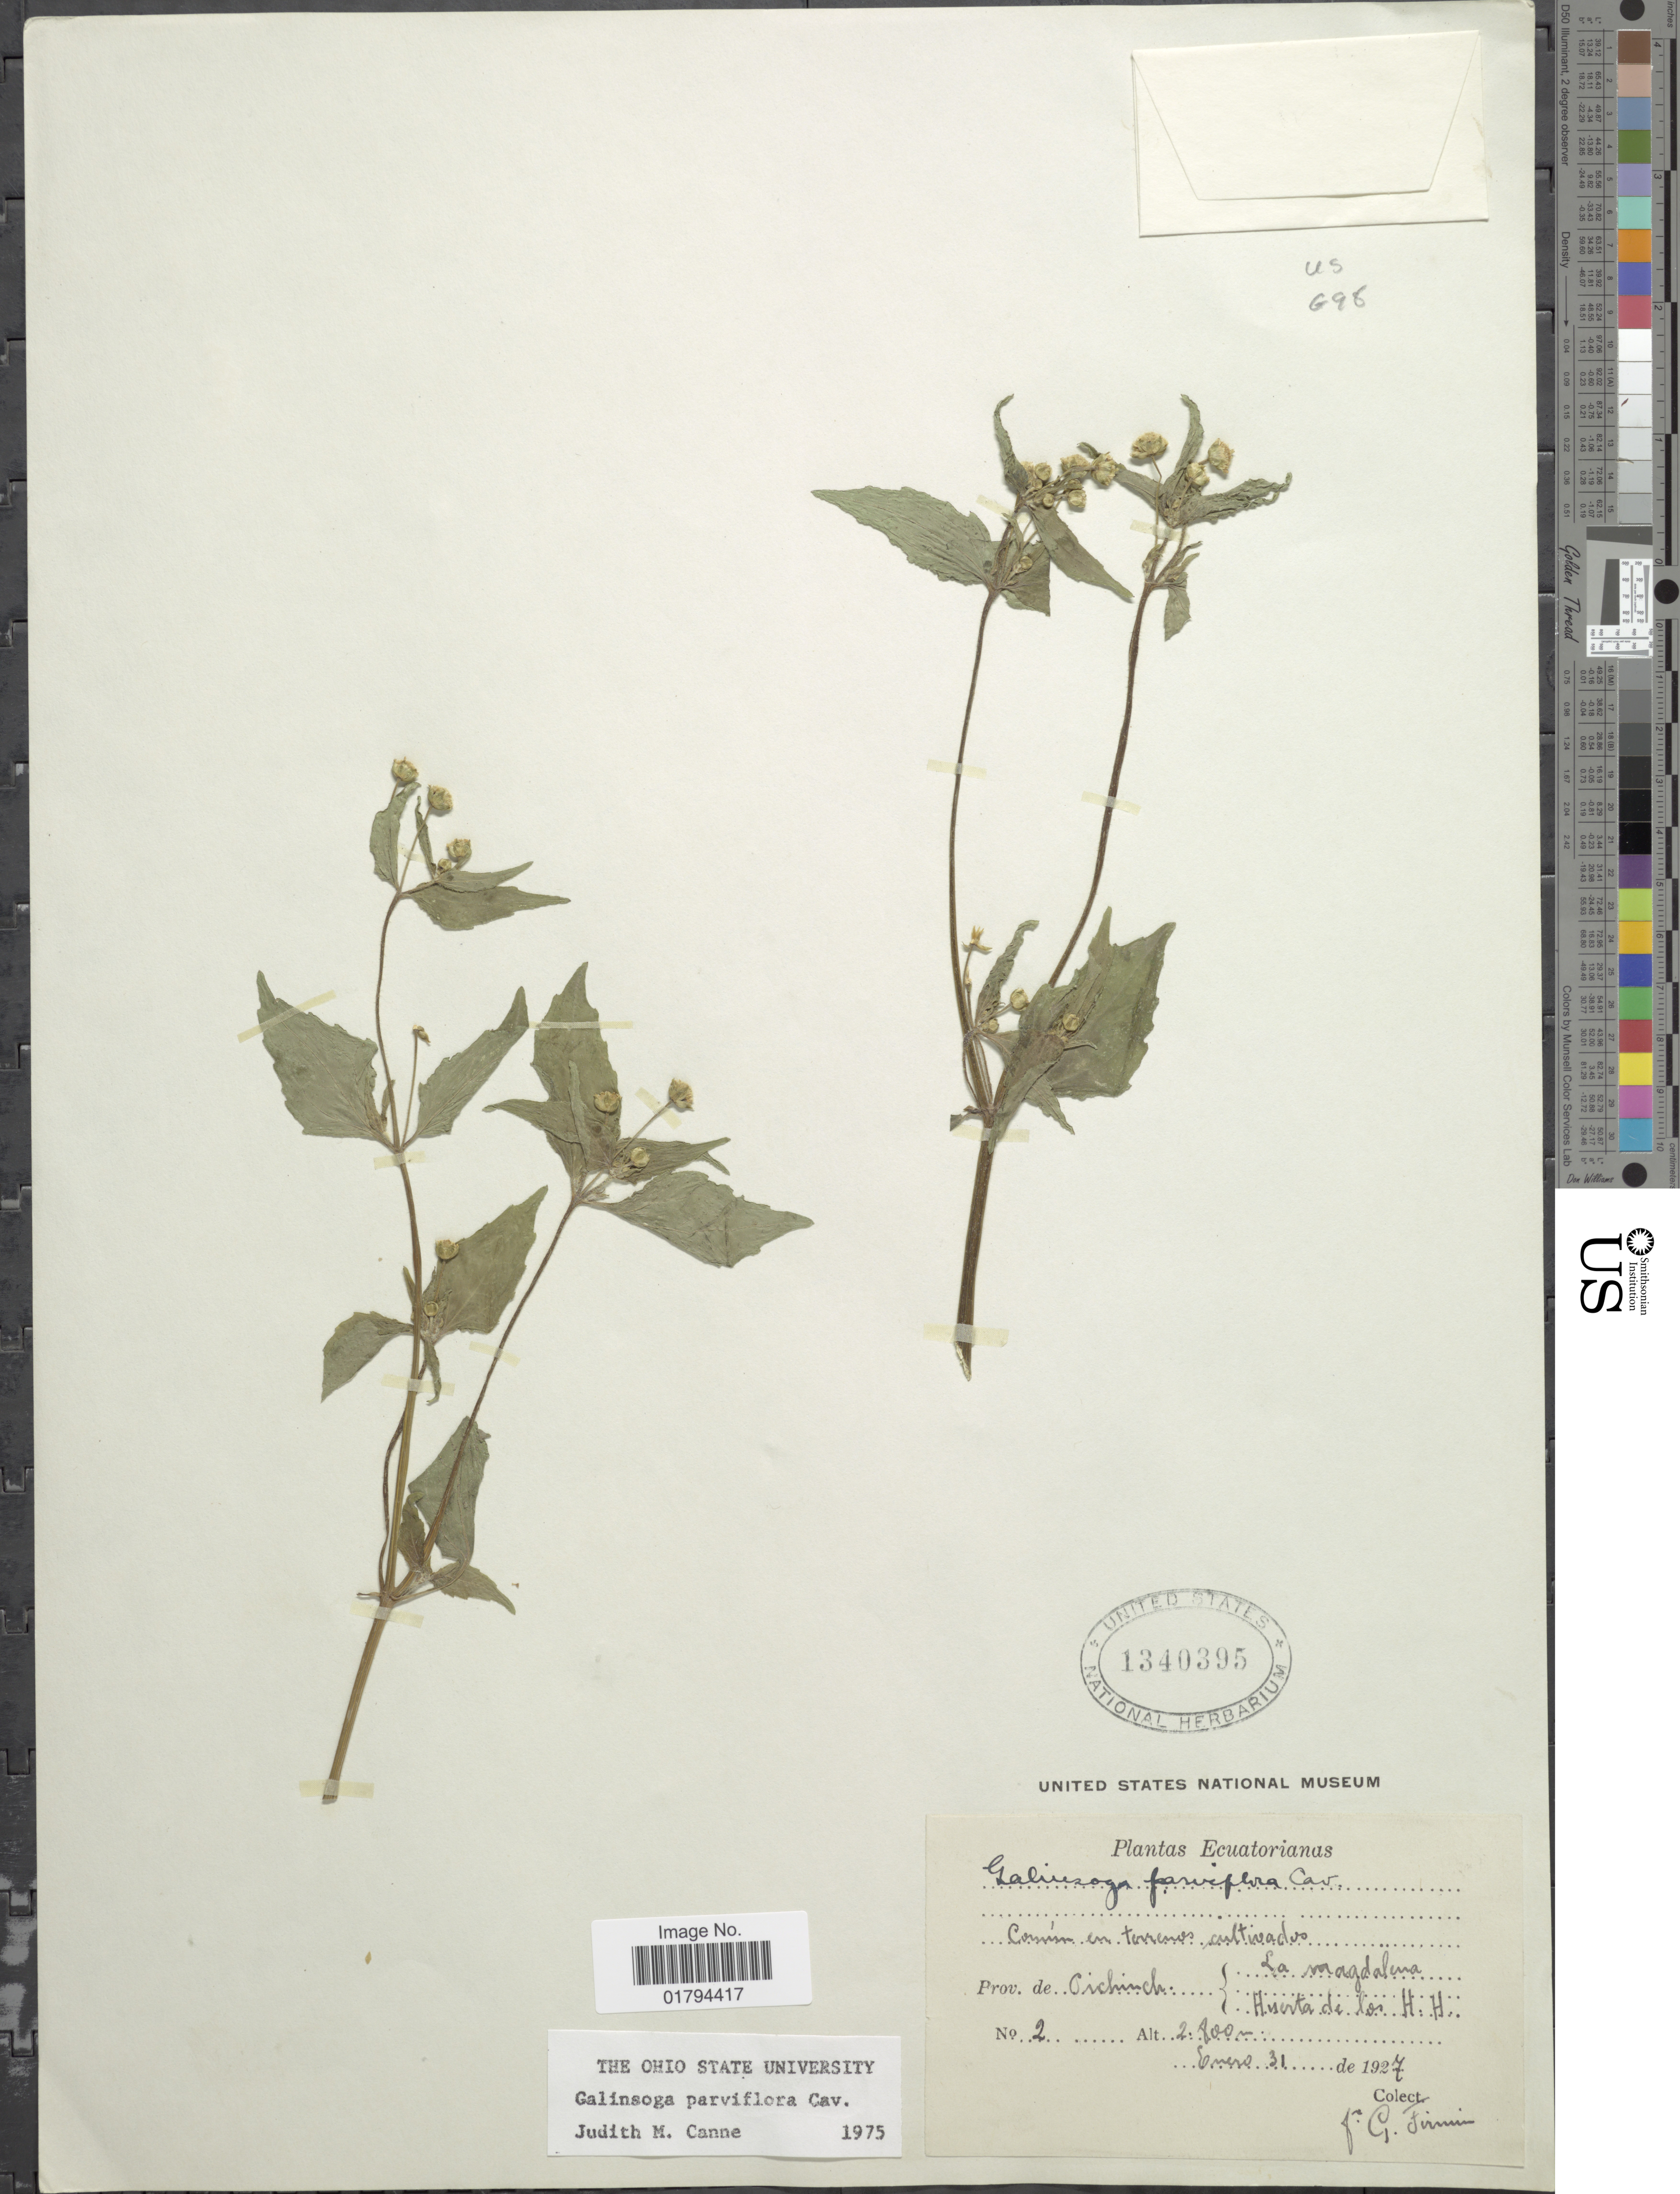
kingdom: Plantae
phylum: Tracheophyta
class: Magnoliopsida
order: Asterales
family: Asteraceae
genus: Galinsoga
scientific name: Galinsoga parviflora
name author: Cav.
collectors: F. Firmin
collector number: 2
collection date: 1927-01-31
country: Ecuador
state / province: Pichincha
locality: La Magdalena, Hueta de los H. H., common en terrenos cultivados.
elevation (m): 2800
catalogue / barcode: US 1340395